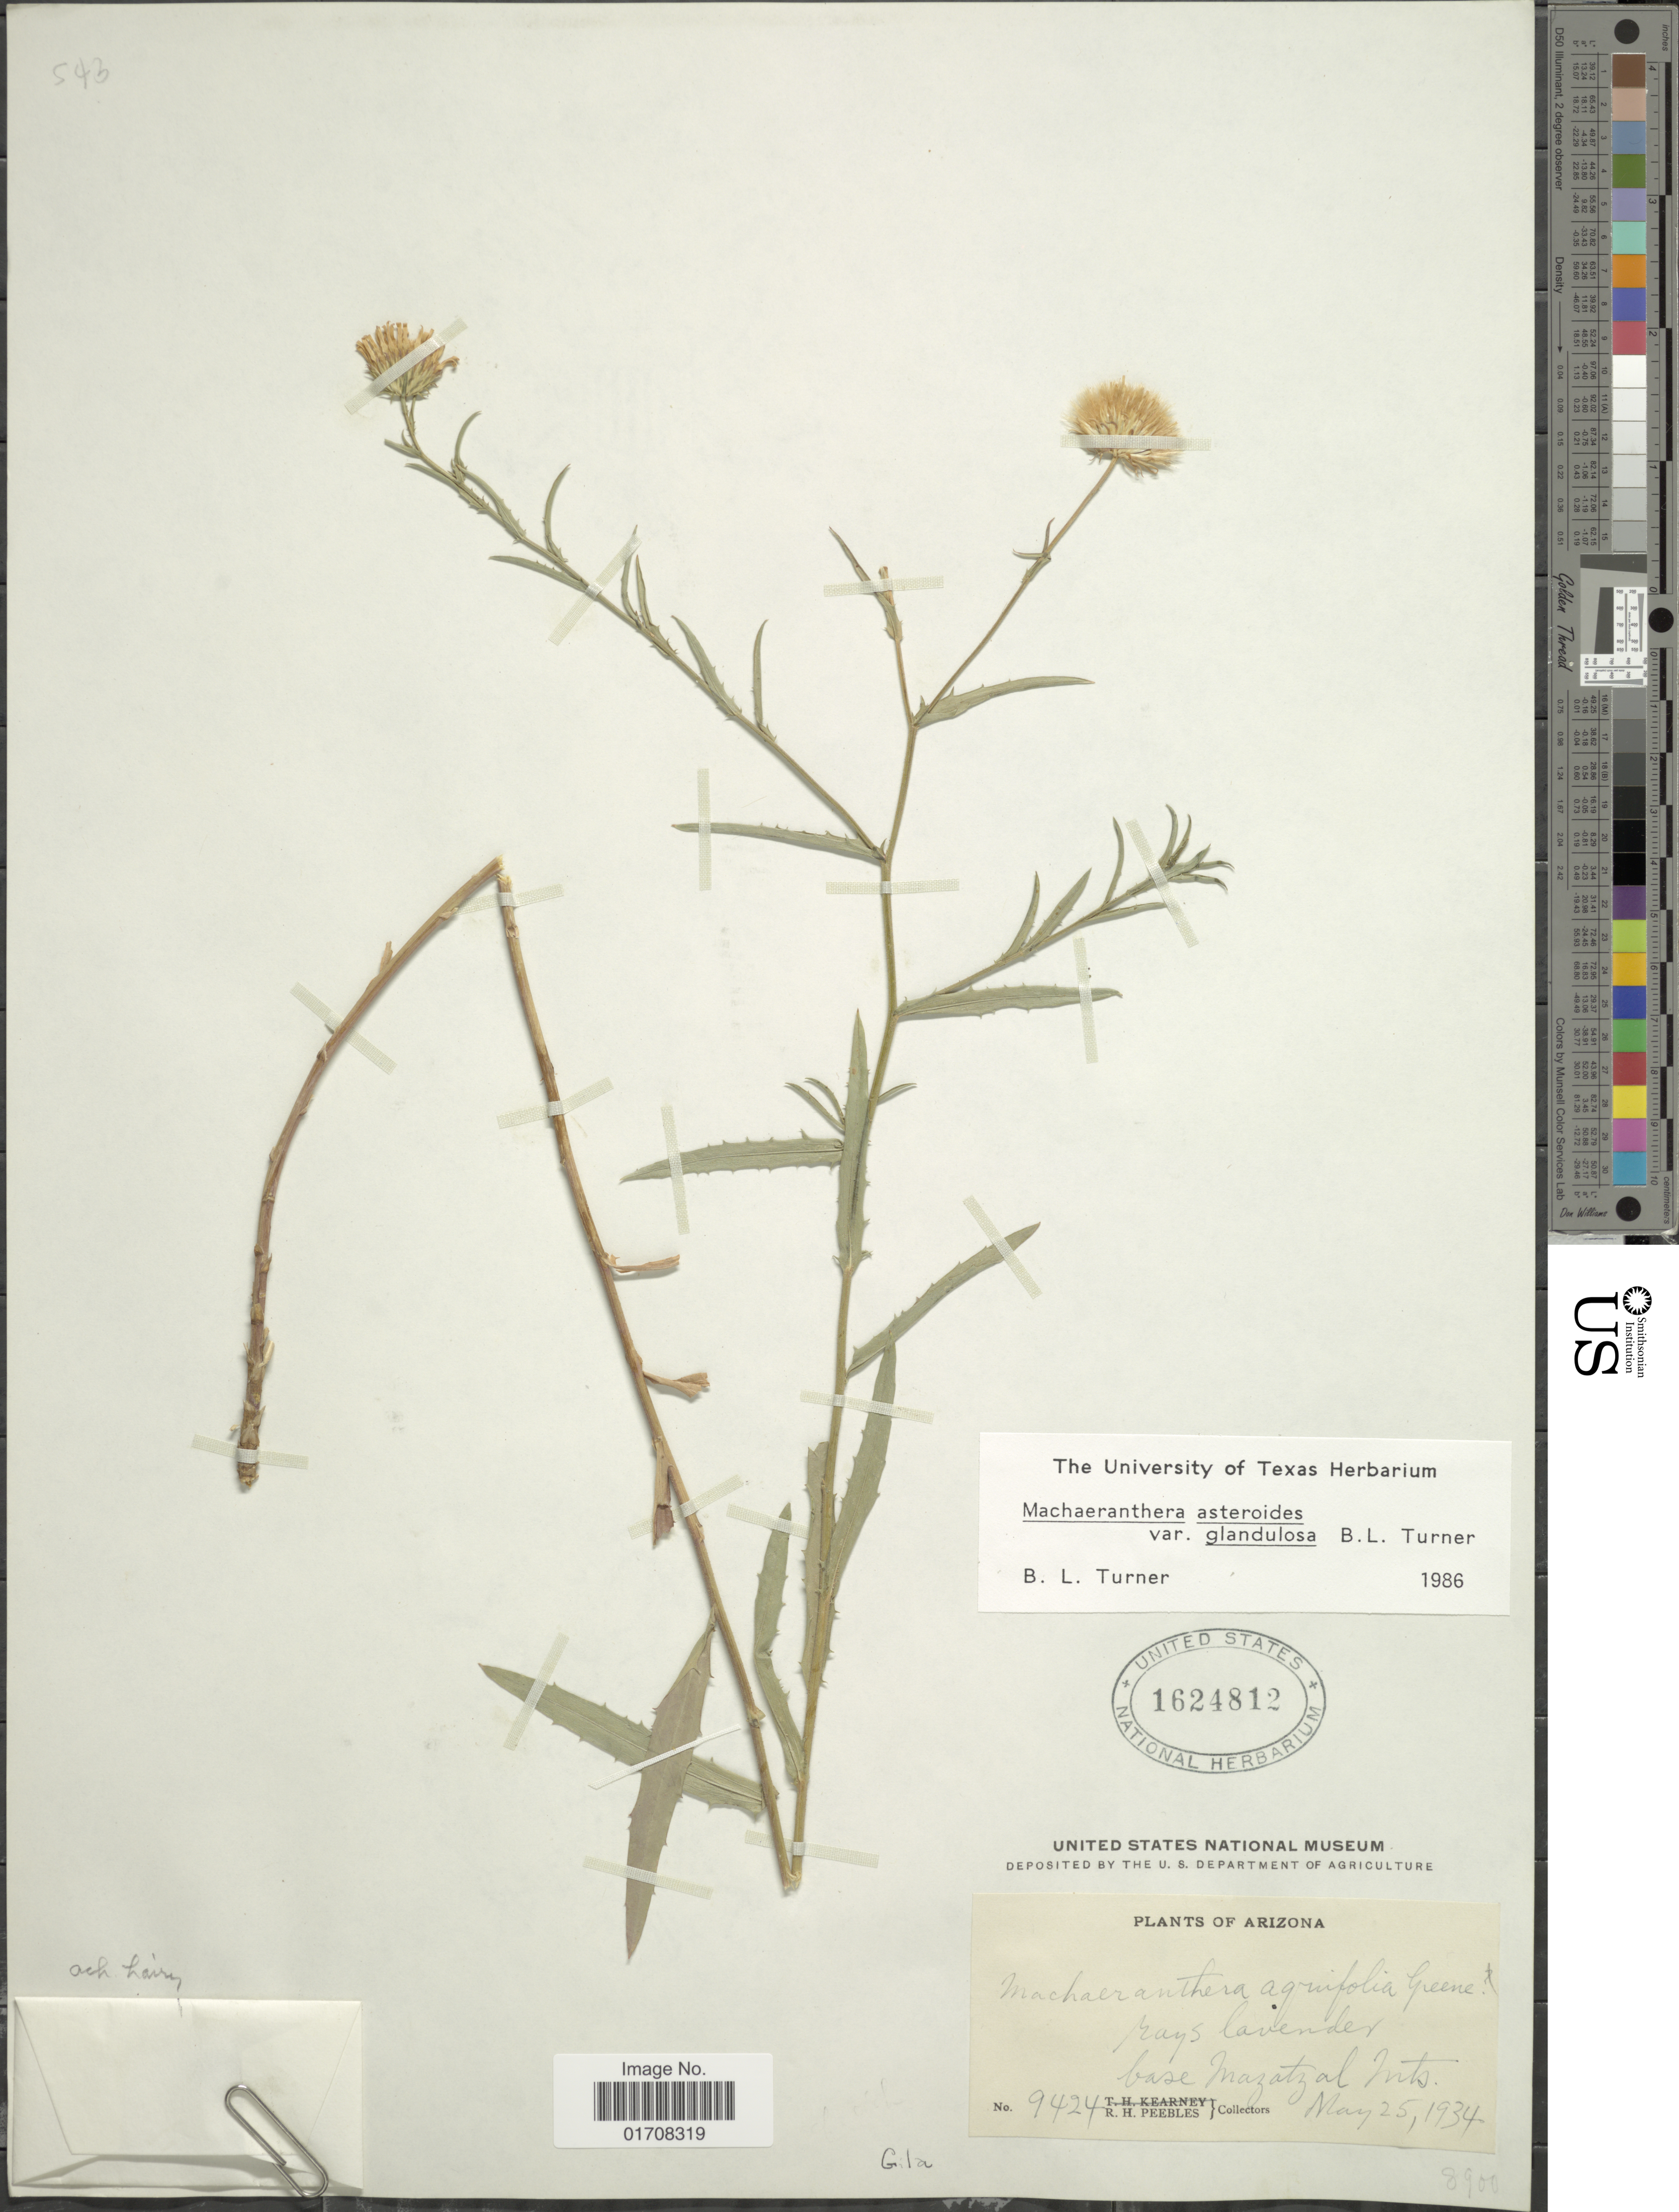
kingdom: Plantae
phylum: Tracheophyta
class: Magnoliopsida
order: Asterales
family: Asteraceae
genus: Machaeranthera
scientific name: Machaeranthera asteroides var. glandulosa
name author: (Torr.) Greene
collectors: R. H. Peebles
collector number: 9424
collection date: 1934-05-25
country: United States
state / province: Arizona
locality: Base Mazatzal Mts., Gila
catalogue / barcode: US 1624812